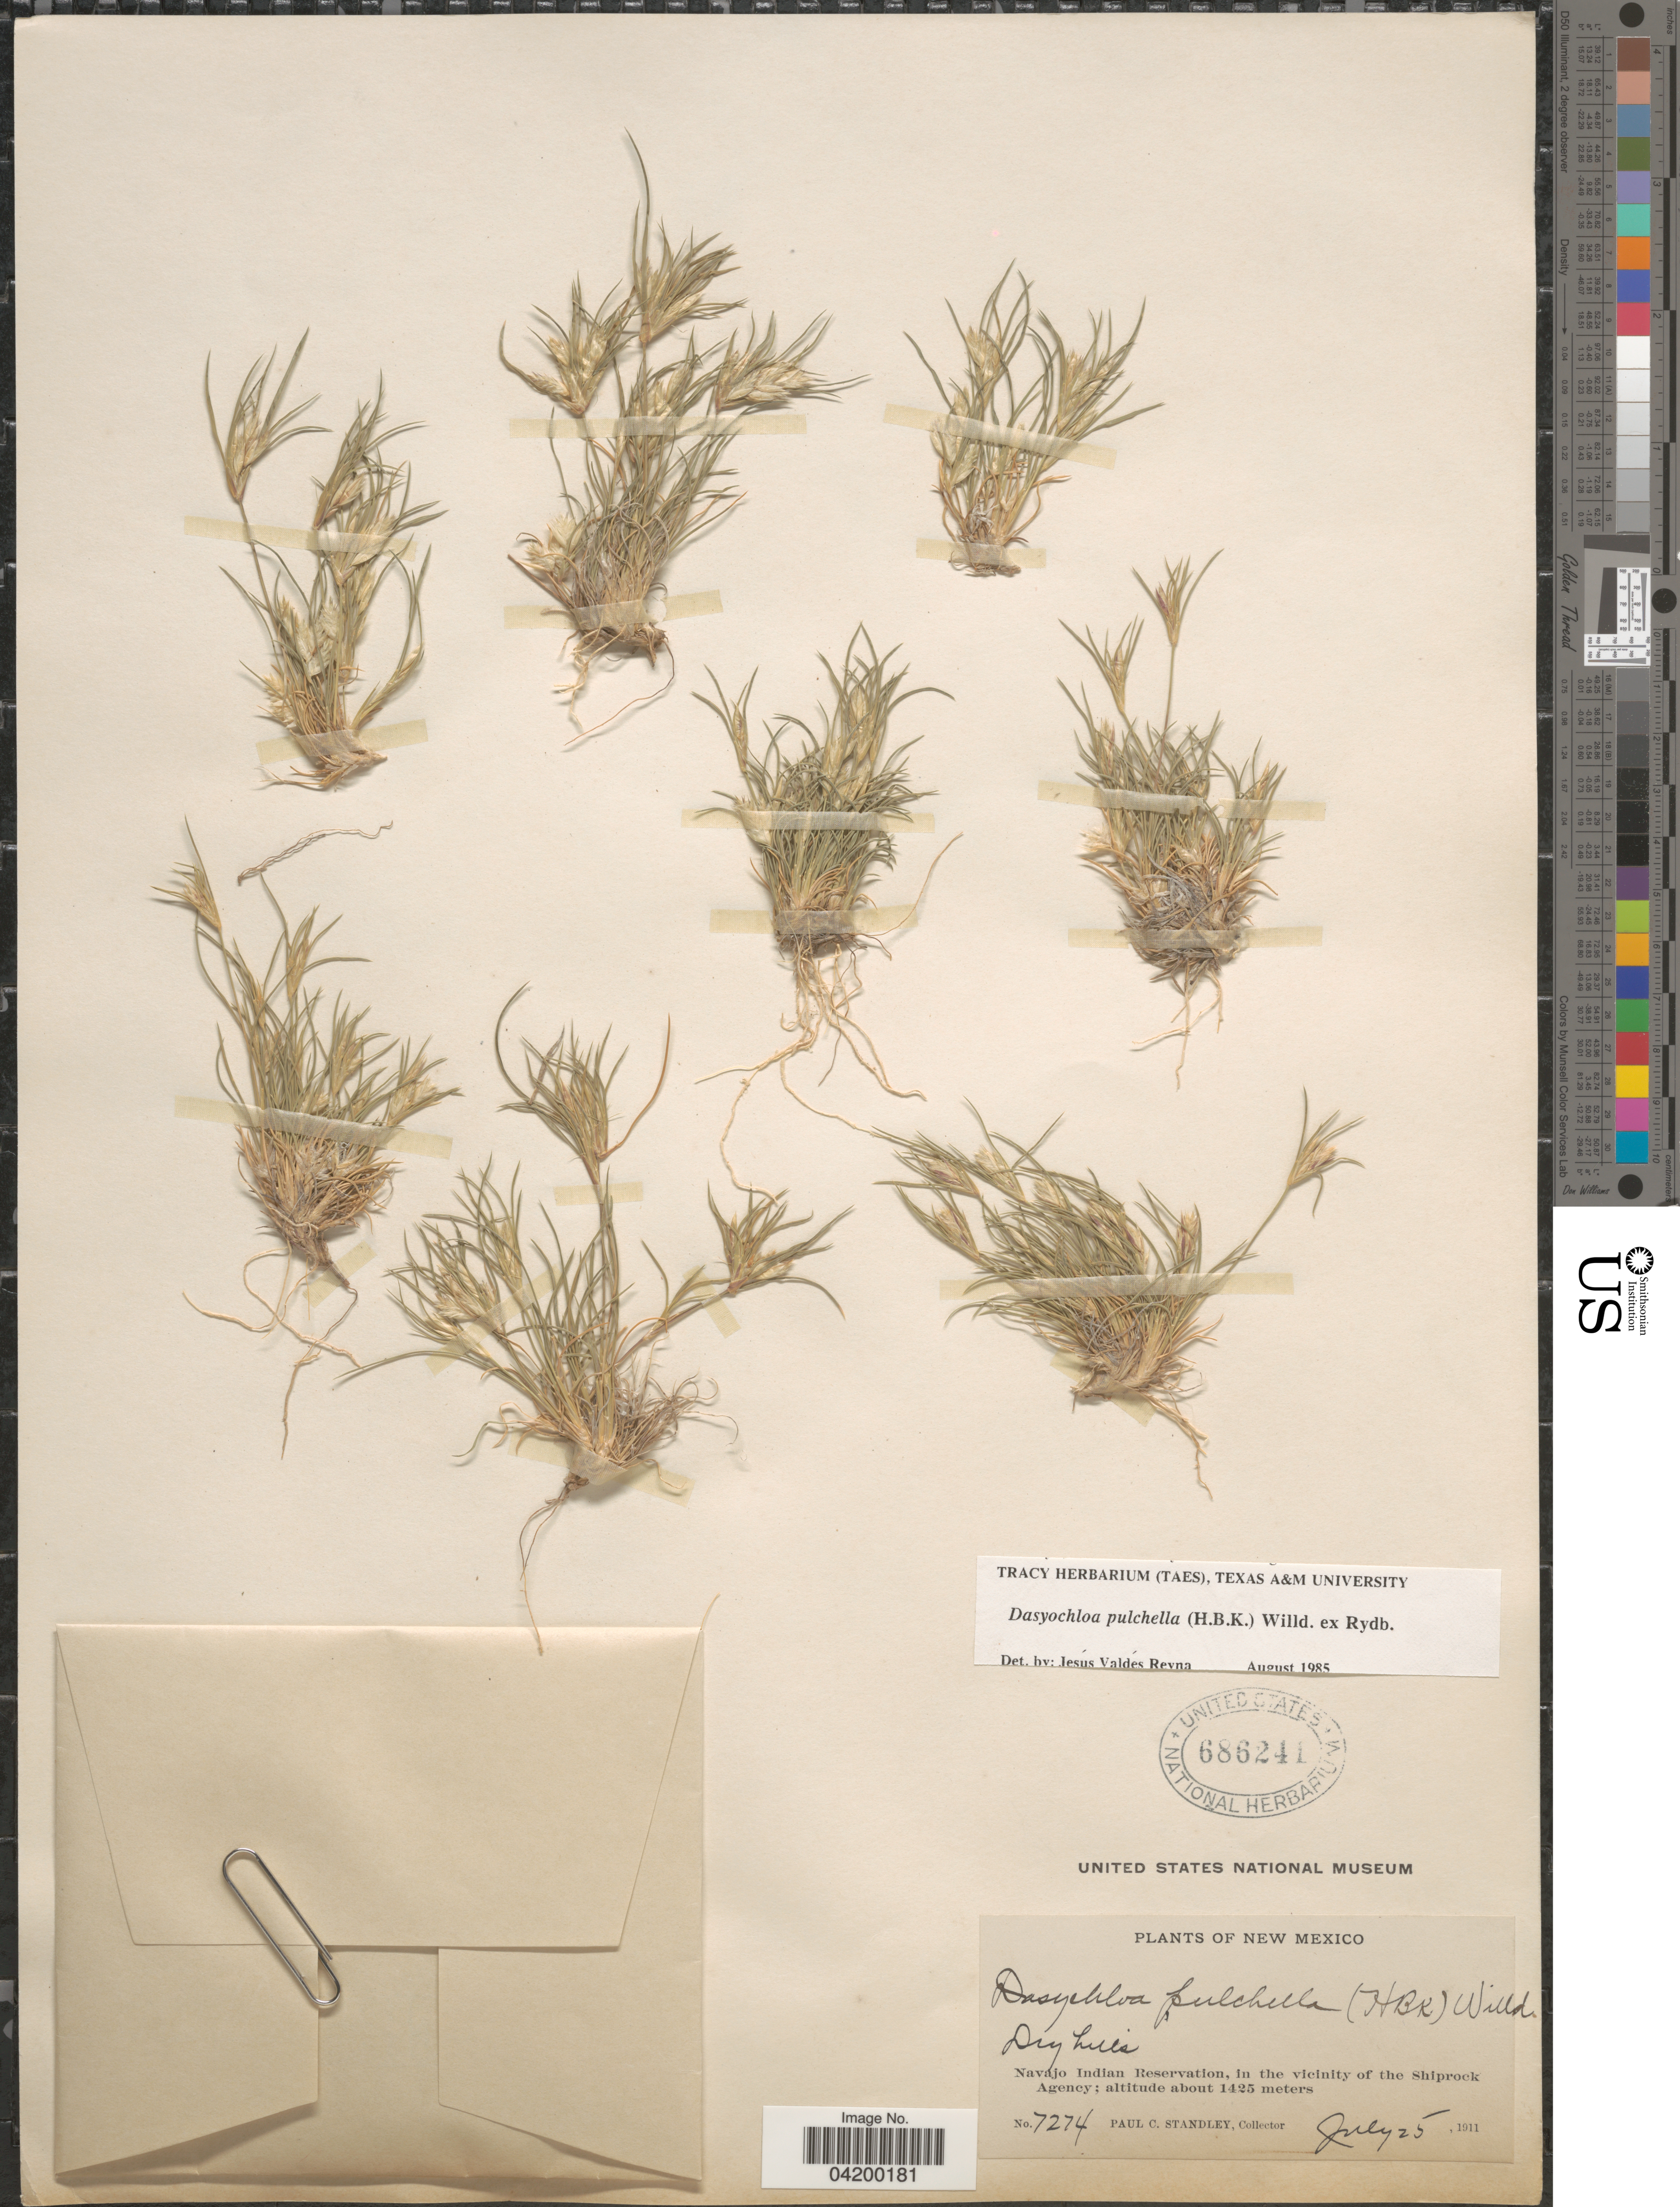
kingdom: Plantae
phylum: Tracheophyta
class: Liliopsida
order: Poales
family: Poaceae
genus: Dasyochloa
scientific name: Dasyochloa pulchella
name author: (Kunth) Willd. ex Rydb.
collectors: P. C. Standley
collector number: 7274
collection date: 1911-07-25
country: United States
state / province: New Mexico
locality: Navajo Indian Reservation, in the vicinity of the Shiprock Agency.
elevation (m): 1425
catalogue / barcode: US 686241